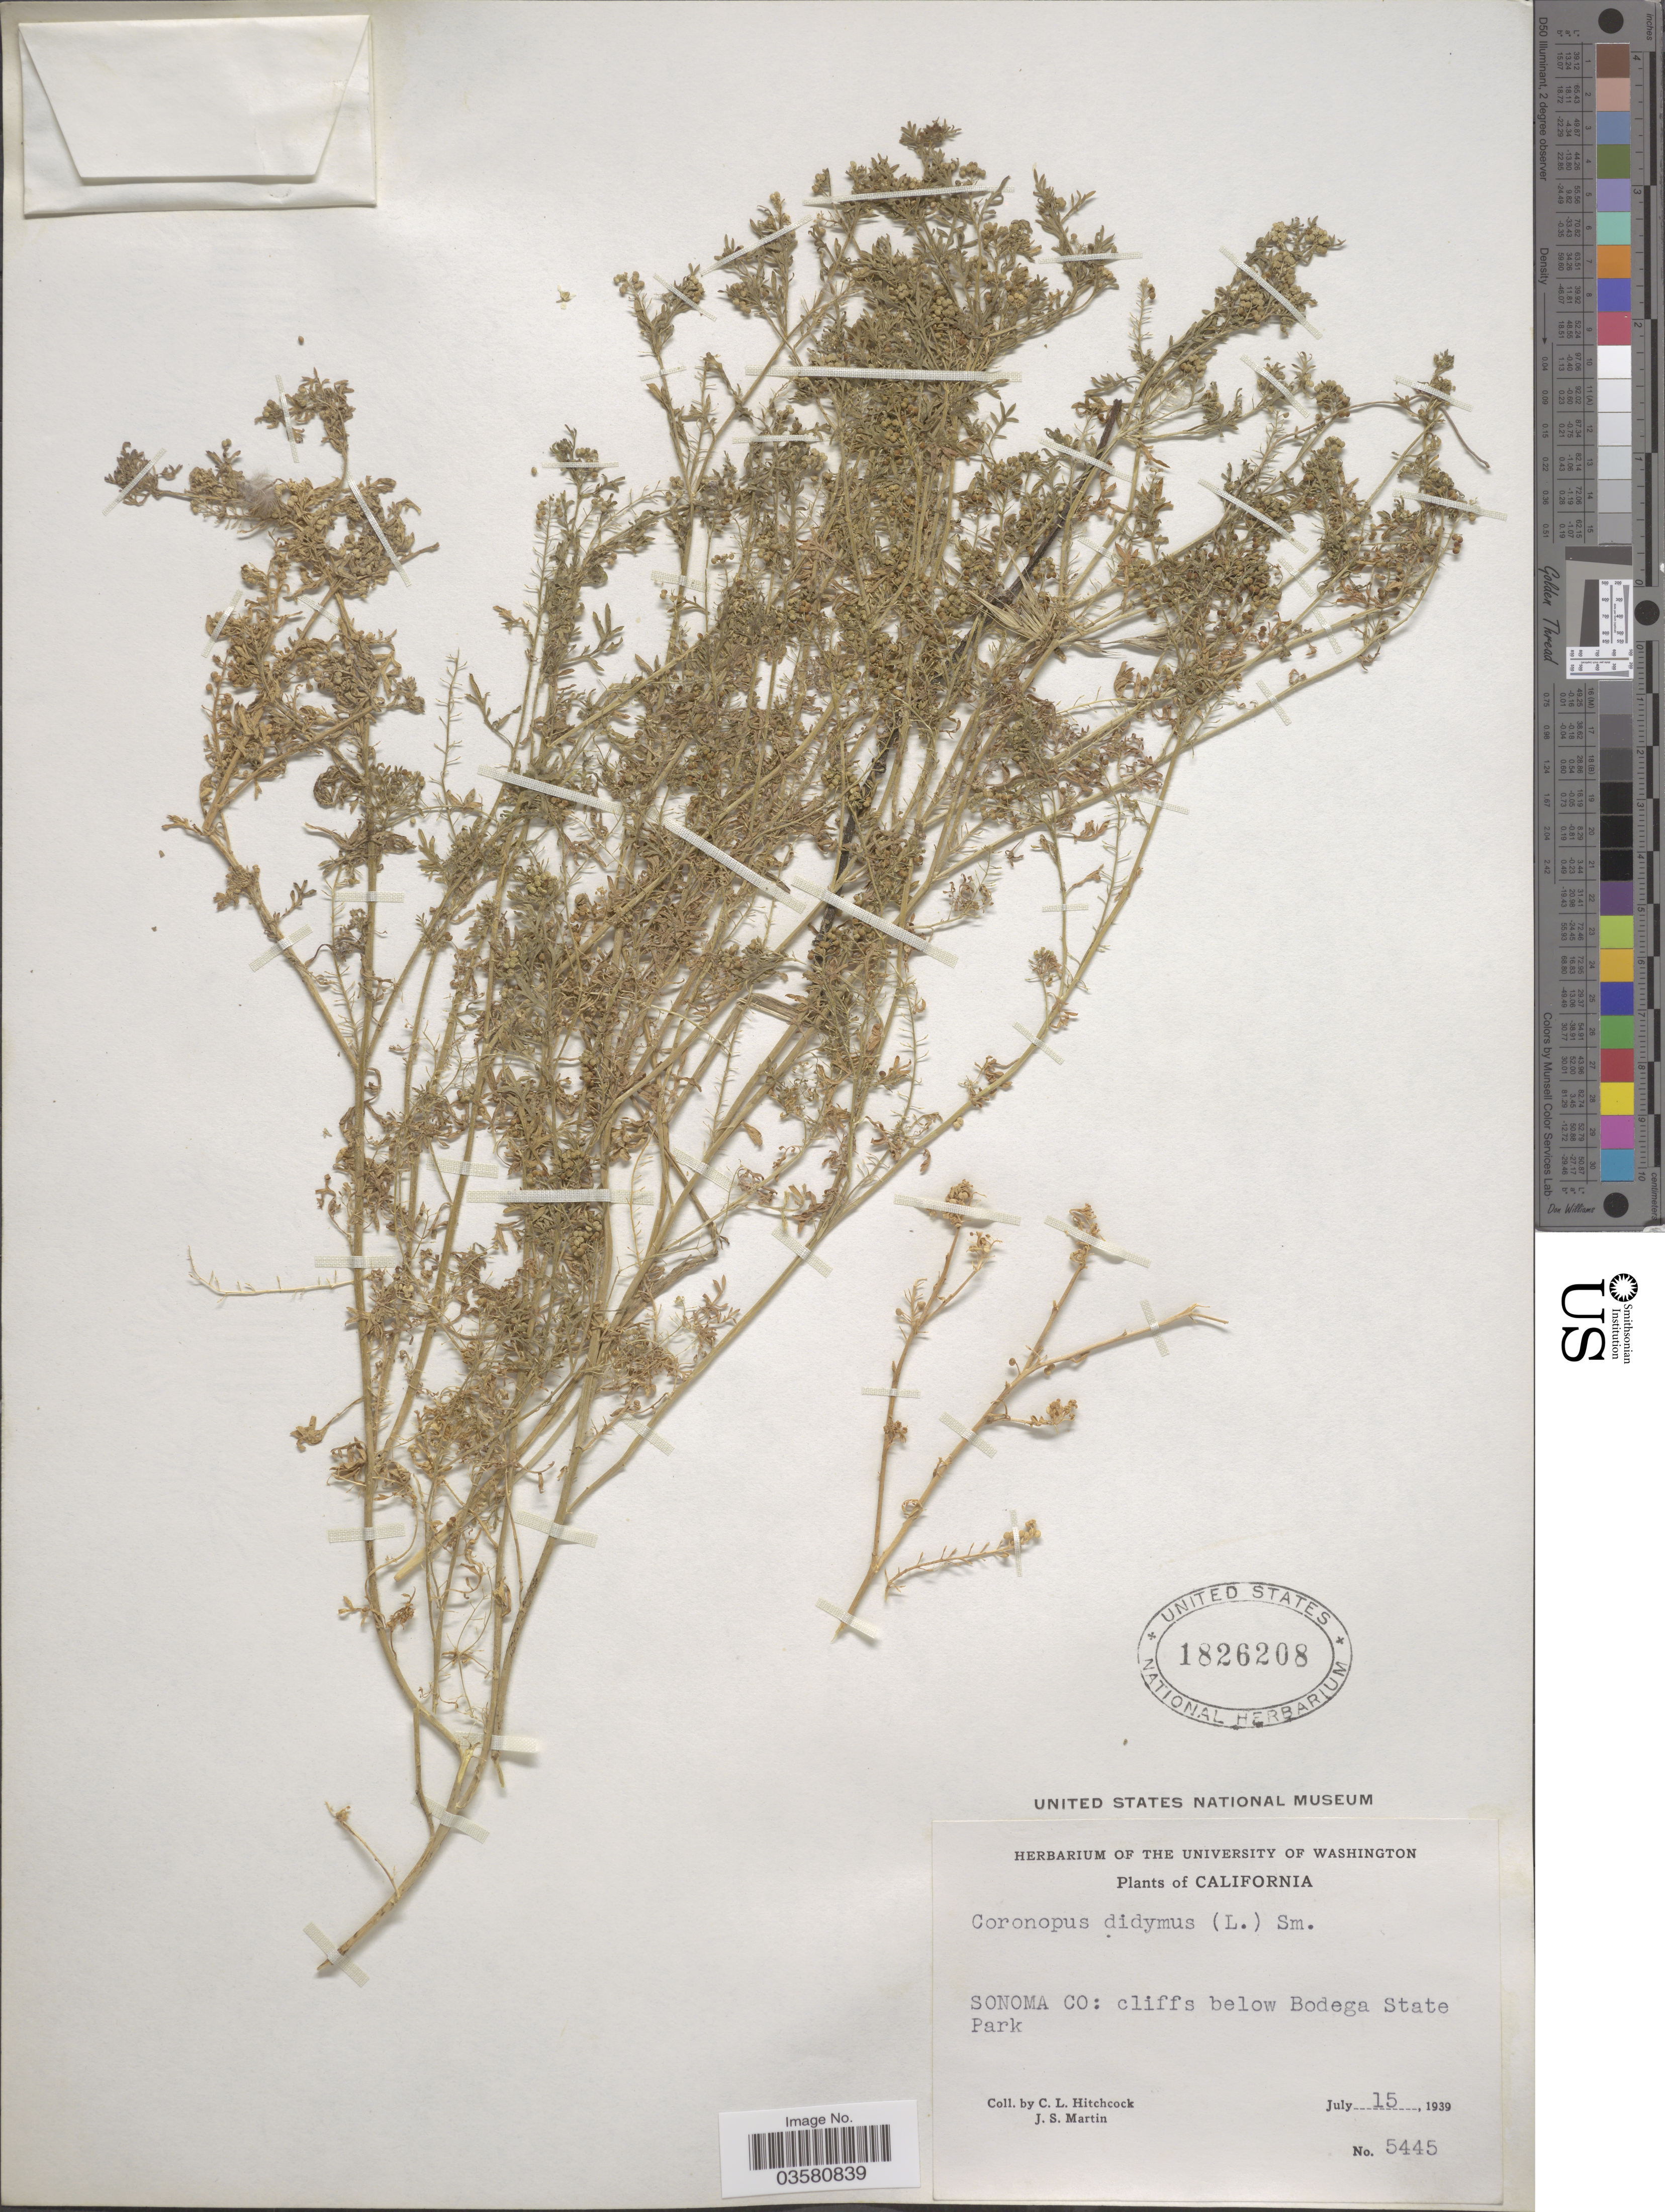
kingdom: Plantae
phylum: Tracheophyta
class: Magnoliopsida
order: Brassicales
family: Brassicaceae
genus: Lepidium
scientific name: Lepidium didymum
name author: L.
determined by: Strong, M. T., (US), Smithsonian Institution - National Museum of Natural History (UNITED STATES)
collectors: C. L. Hitchcock & J. S. Martin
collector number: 5445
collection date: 1939-07-15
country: United States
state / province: California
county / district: Sonoma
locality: Sonoma Co: cliffs below Bodega State Park.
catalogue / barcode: US 1826208